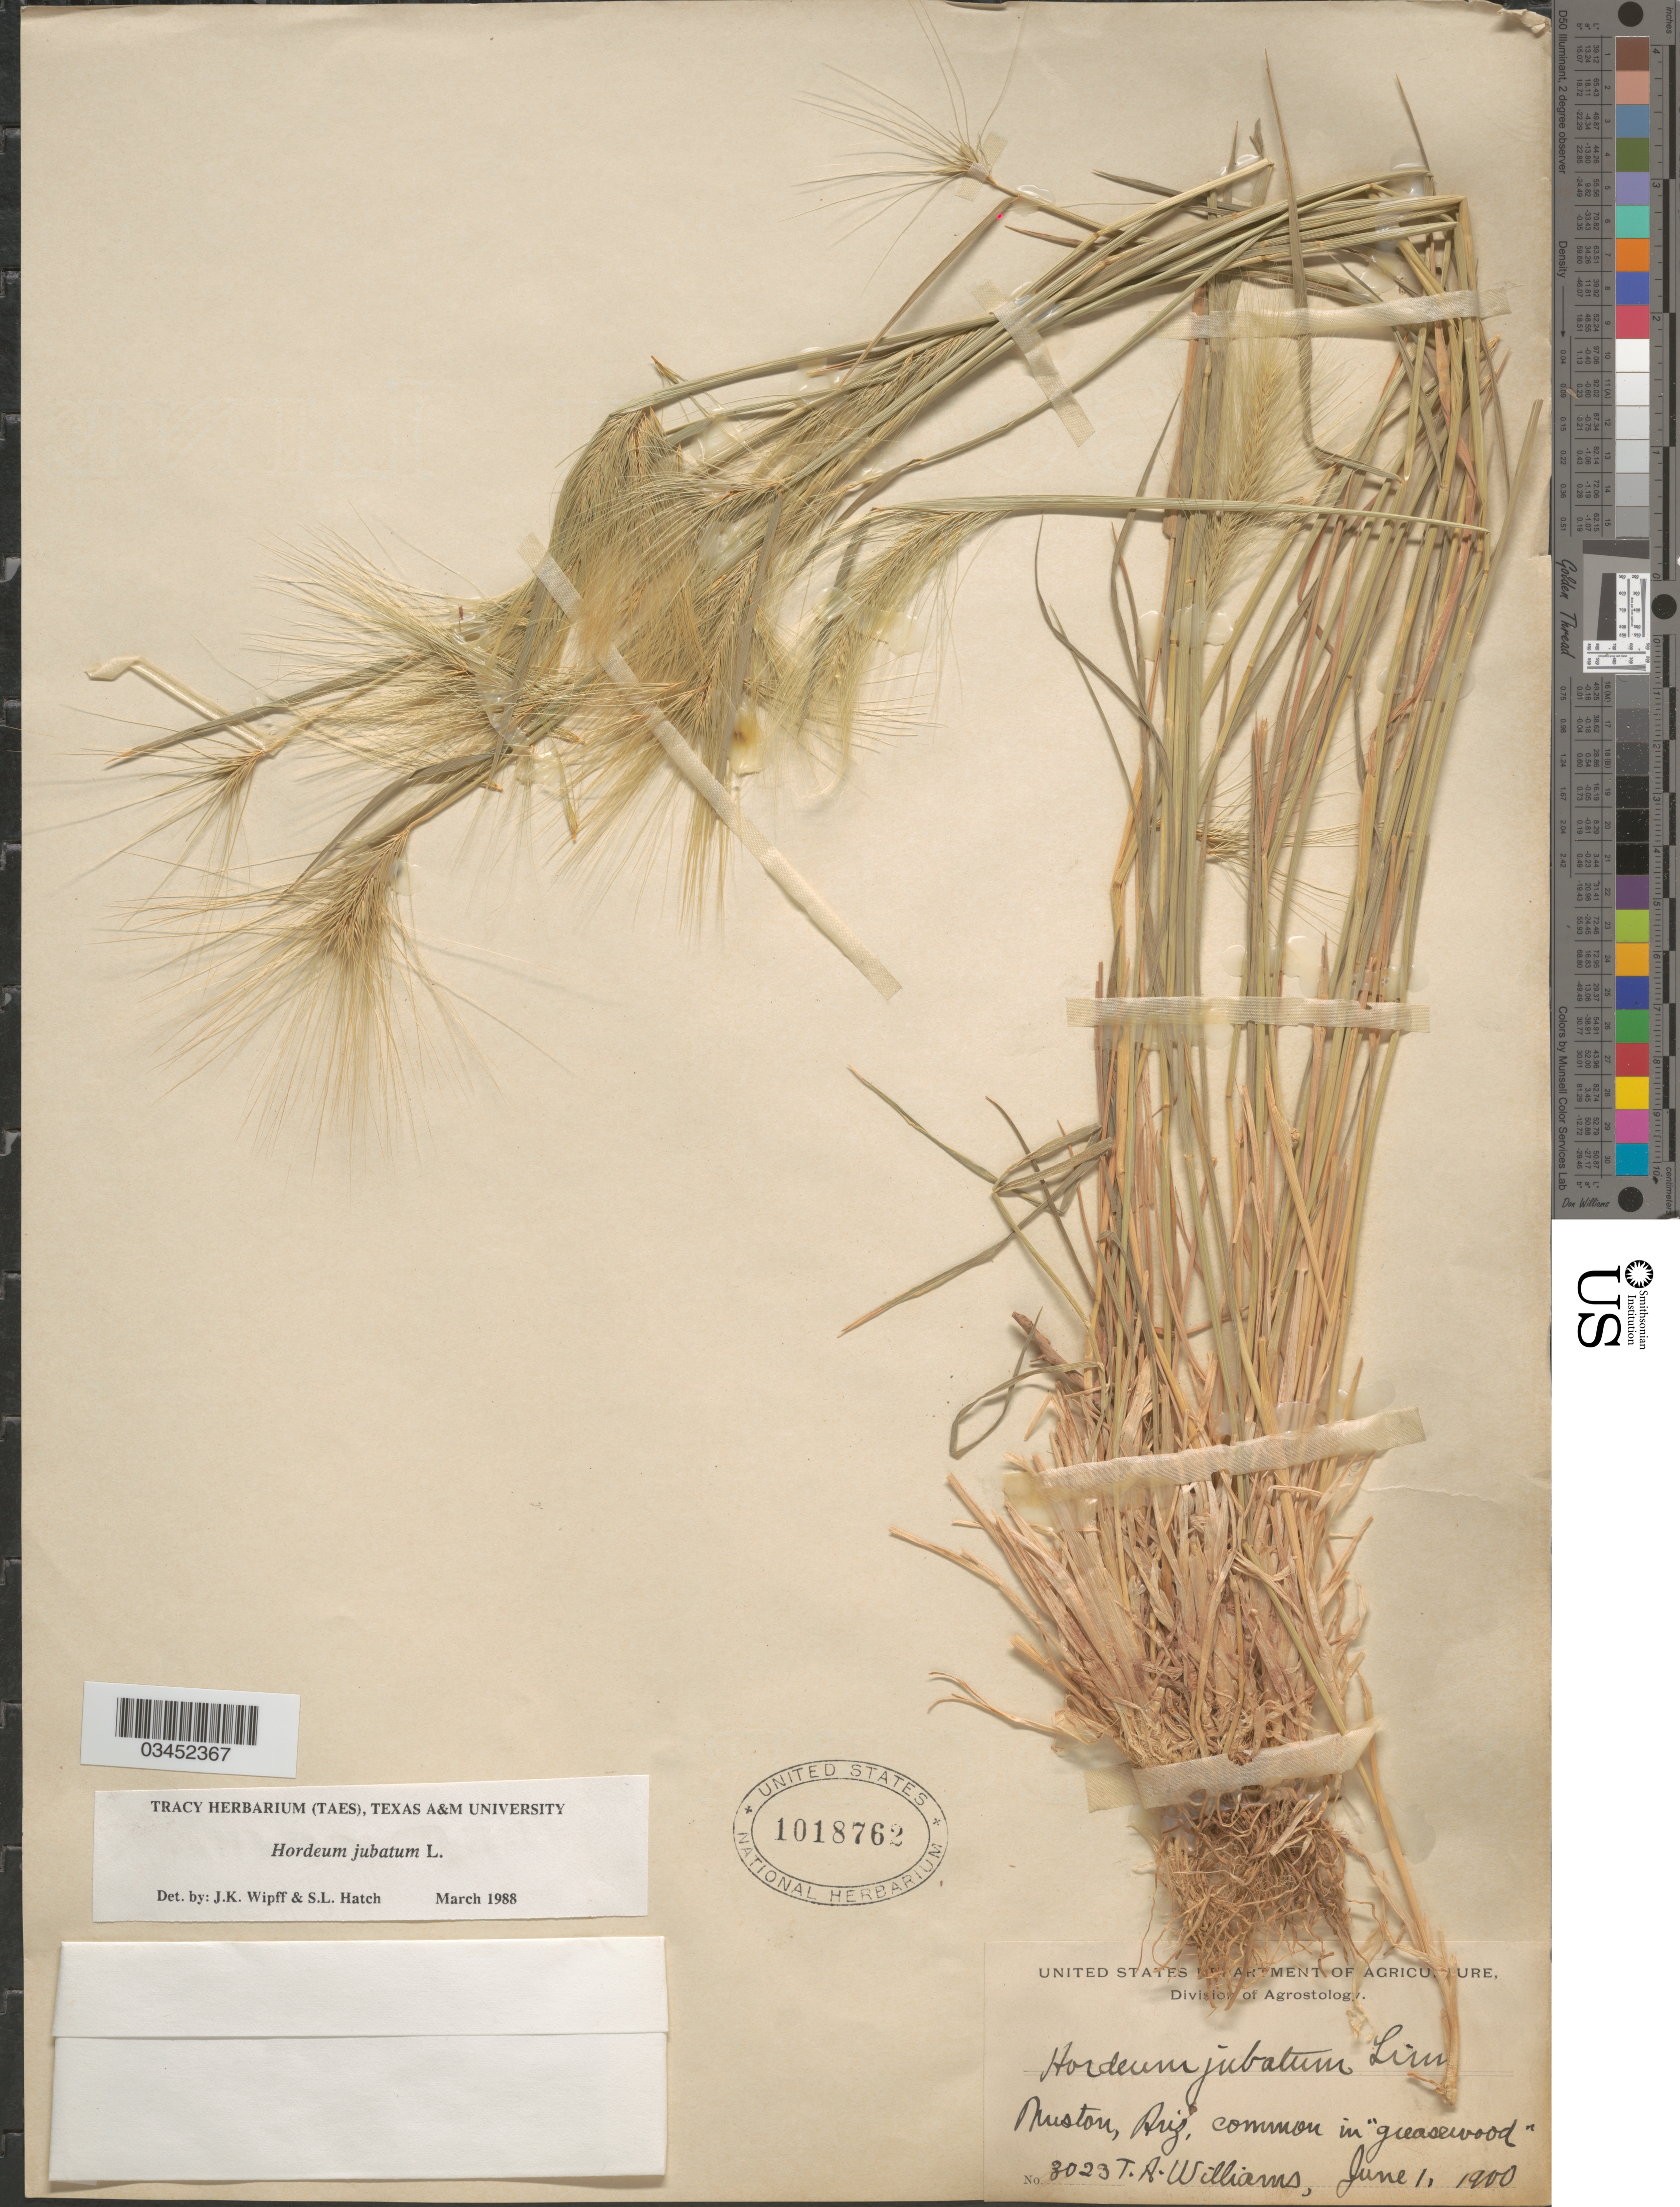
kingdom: Plantae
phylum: Tracheophyta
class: Liliopsida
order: Poales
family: Poaceae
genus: Hordeum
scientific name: Hordeum jubatum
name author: L.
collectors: T. Williams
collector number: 3023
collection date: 1900-06-01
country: United States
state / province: Arizona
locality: Preston.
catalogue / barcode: US 1018762